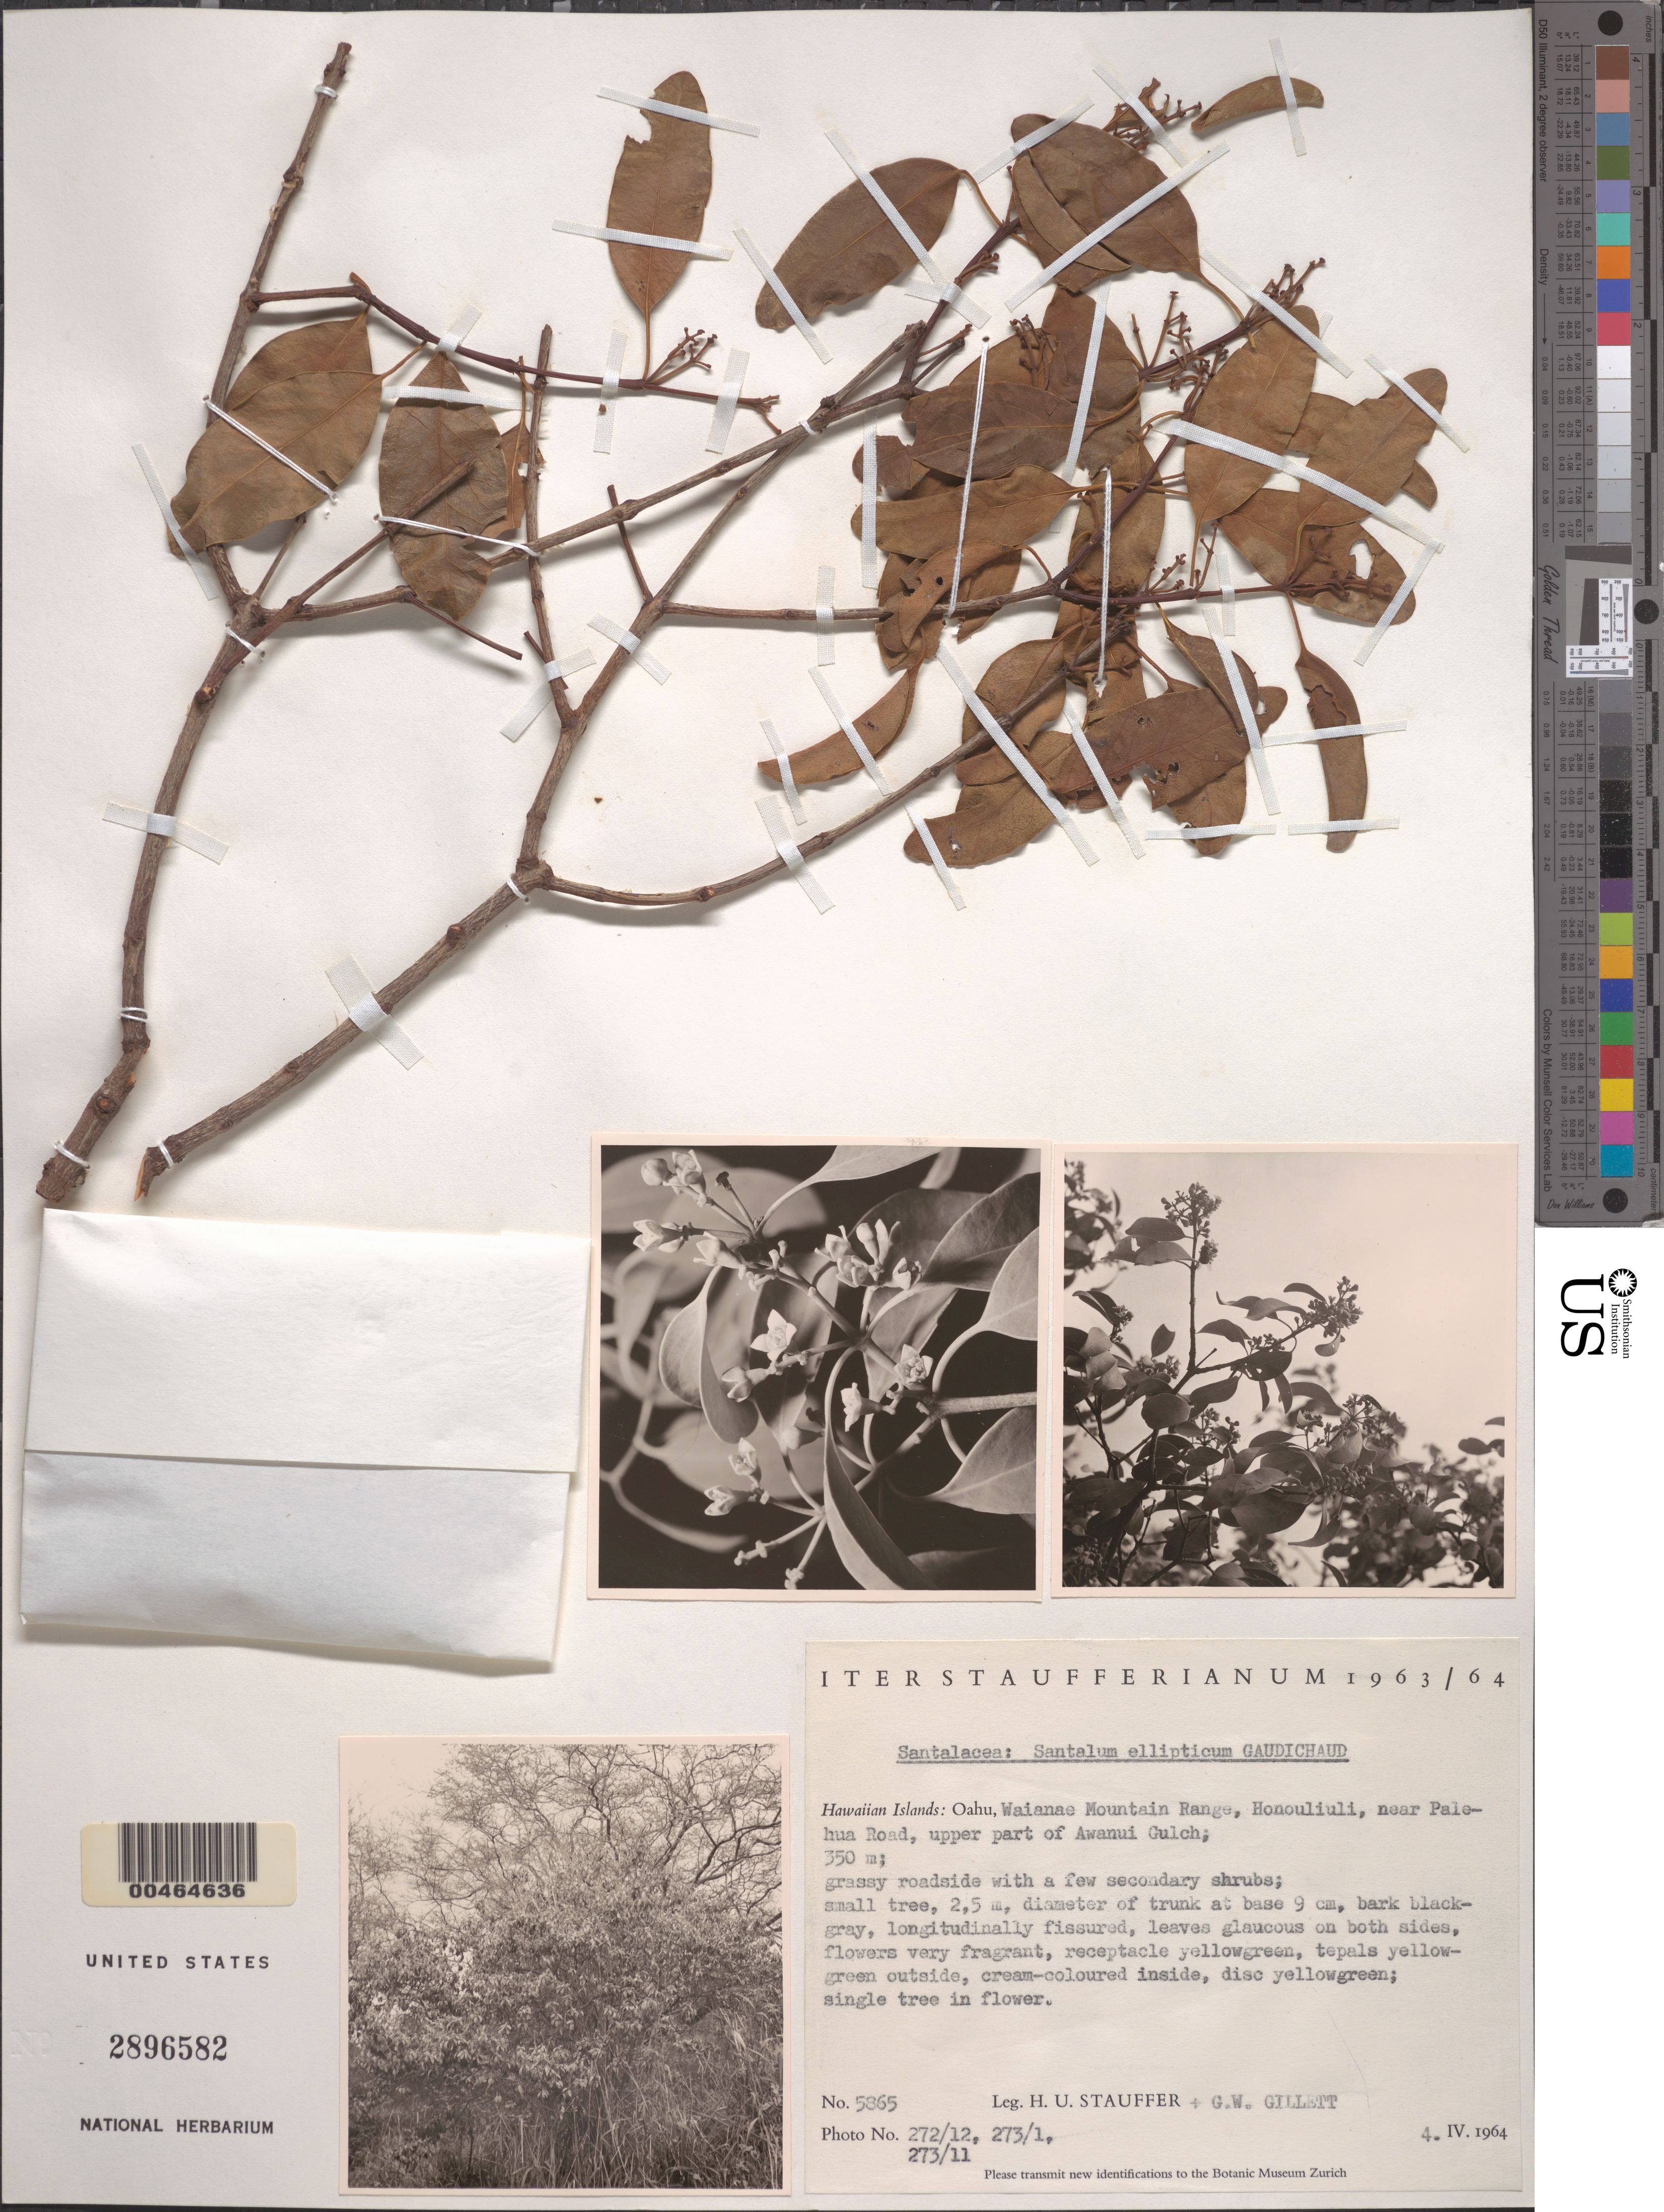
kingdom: Plantae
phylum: Tracheophyta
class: Magnoliopsida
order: Santalales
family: Santalaceae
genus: Santalum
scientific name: Santalum ellipticum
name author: Gaudich.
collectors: H. U. Stauffer & G. Gillett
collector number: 5865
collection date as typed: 4 Apr 1964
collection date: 1964-04-04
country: United States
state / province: Hawaii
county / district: Honolulu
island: Oahu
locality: Waianae Mt. Range, Honouliuli, near Palehua Rd., upper part of Awanui Gulch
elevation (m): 350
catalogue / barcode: US 2896582